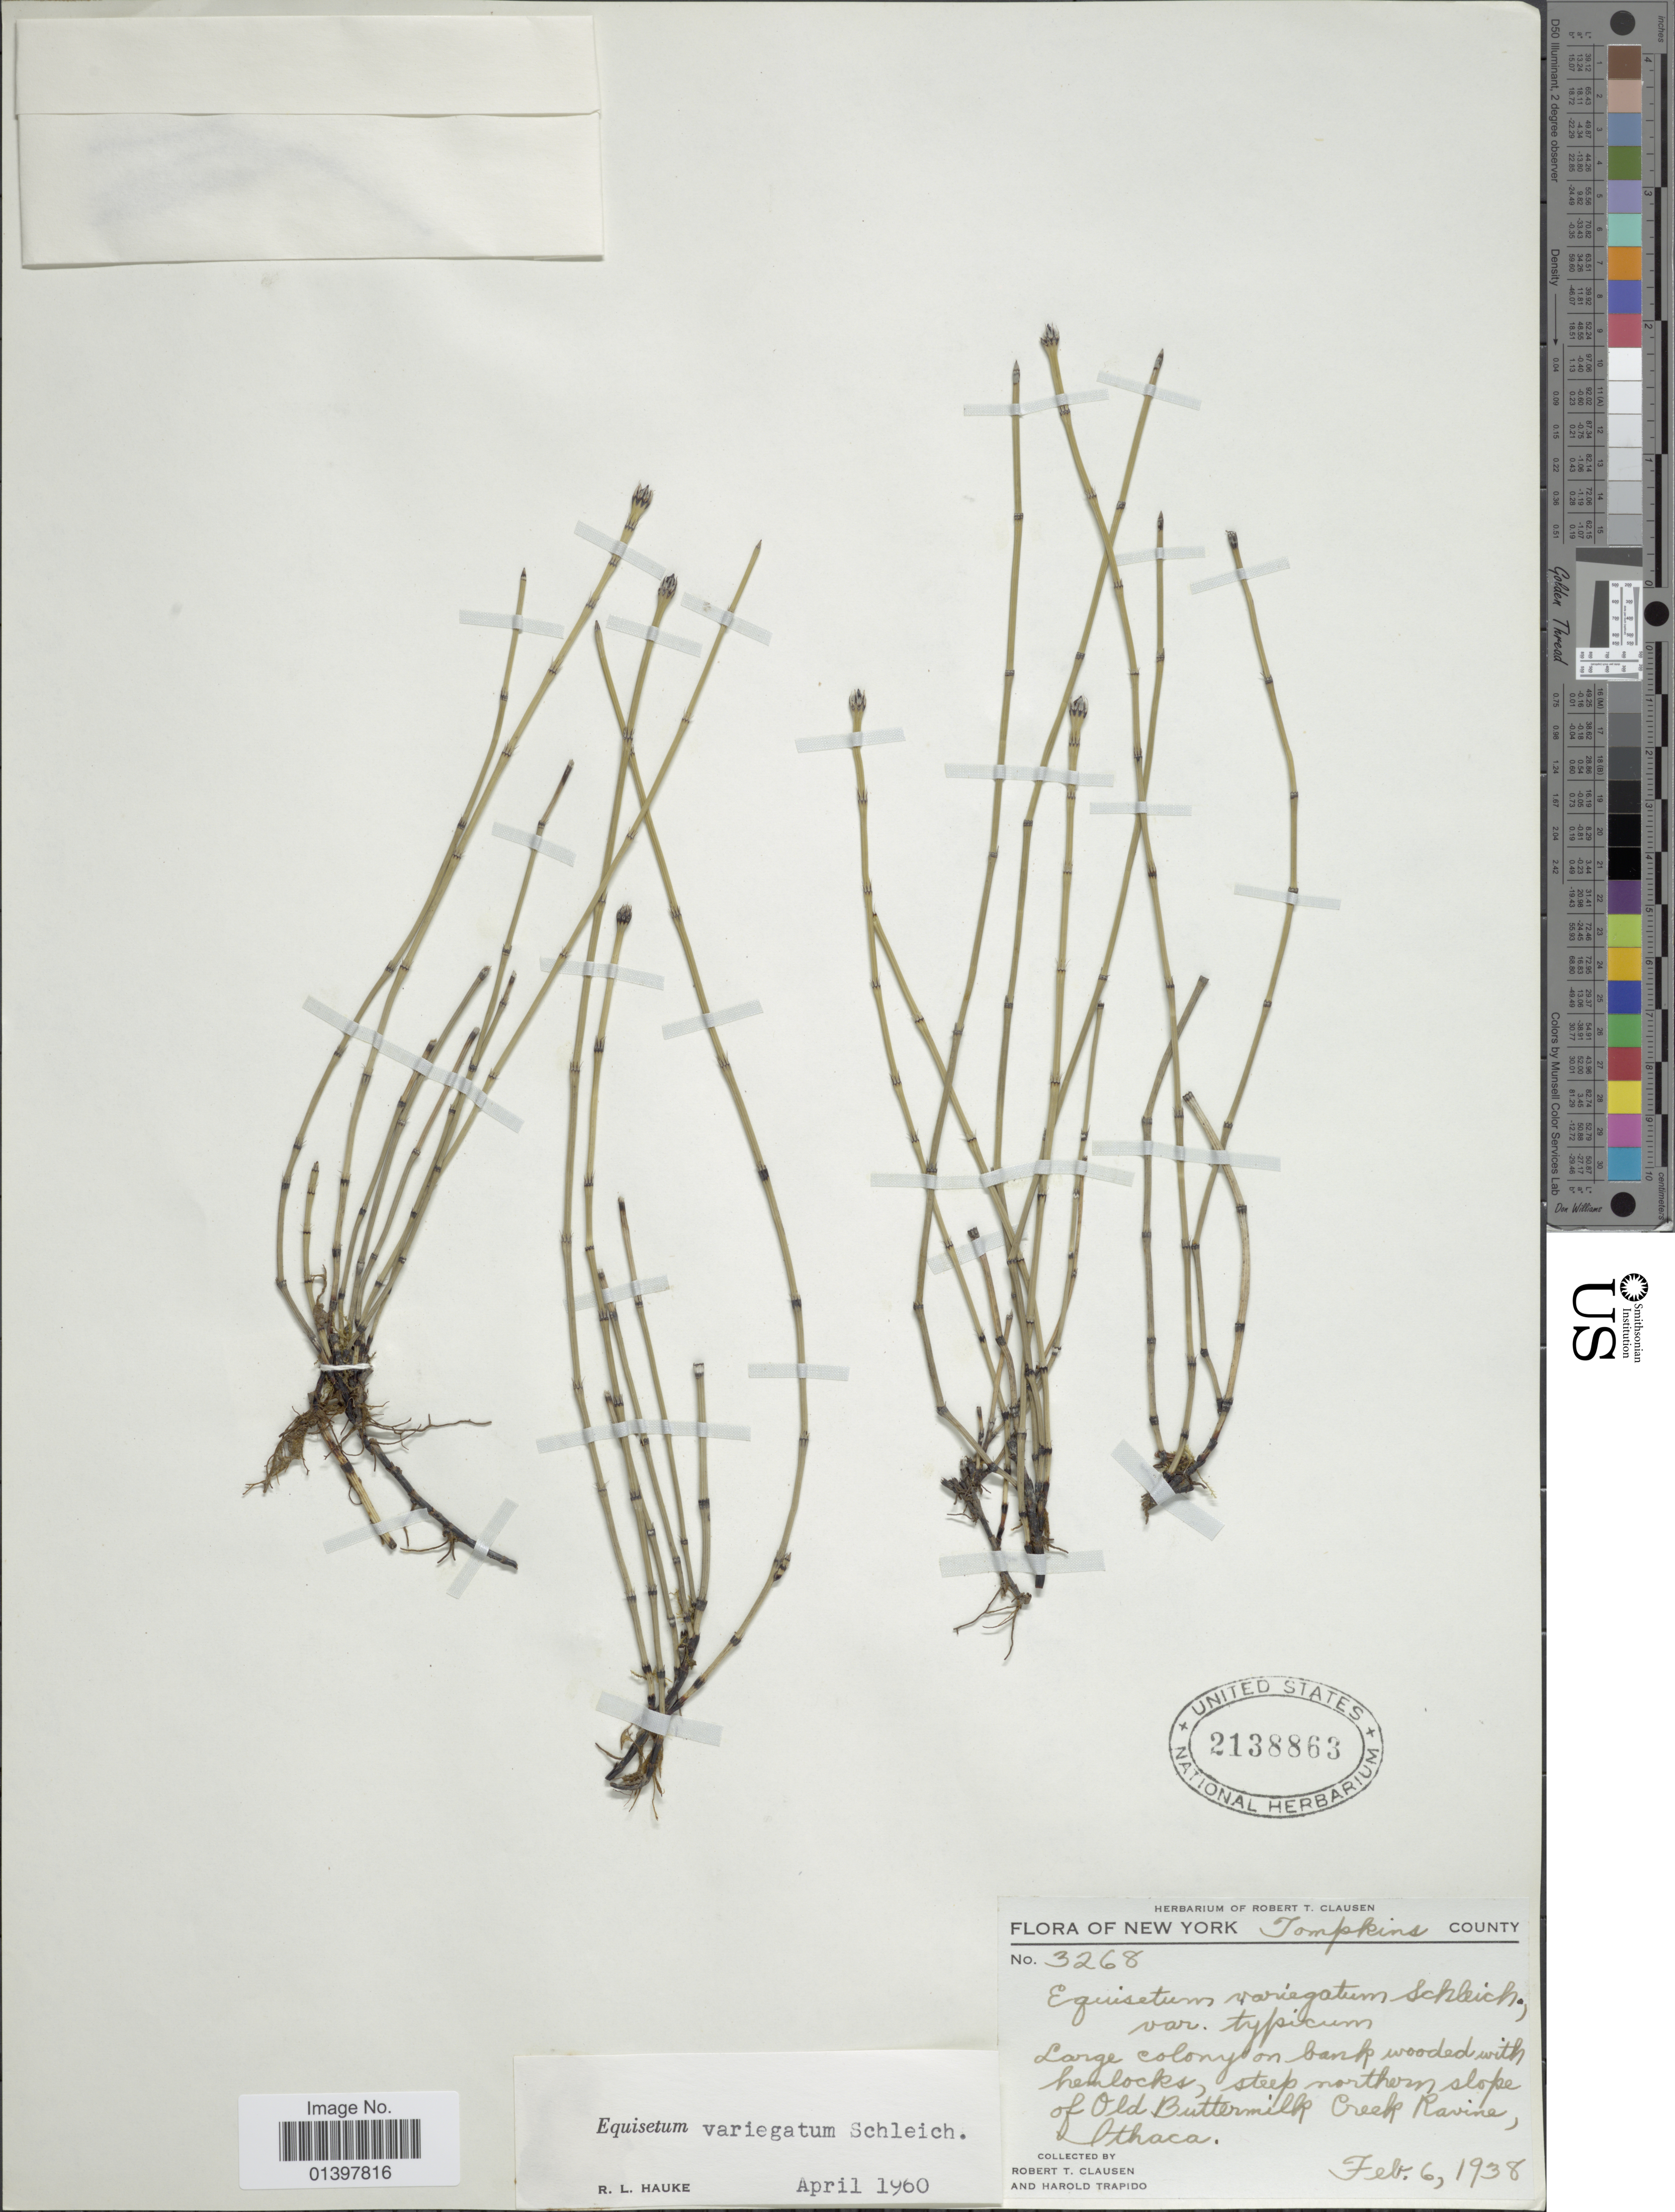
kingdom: Plantae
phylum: Tracheophyta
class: Polypodiopsida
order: Equisetales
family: Equisetaceae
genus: Equisetum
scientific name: Equisetum variegatum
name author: Schleich. ex F. Weber & D. Mohr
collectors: R. T. Clausen & H. Trapido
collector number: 3268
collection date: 1938-02-06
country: United States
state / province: New York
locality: Tompkins County, Large colony on bank wooded with hemlocks, steep northern slope of Old Buttermild Creek Ravine, Athaca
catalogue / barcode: US 2138863